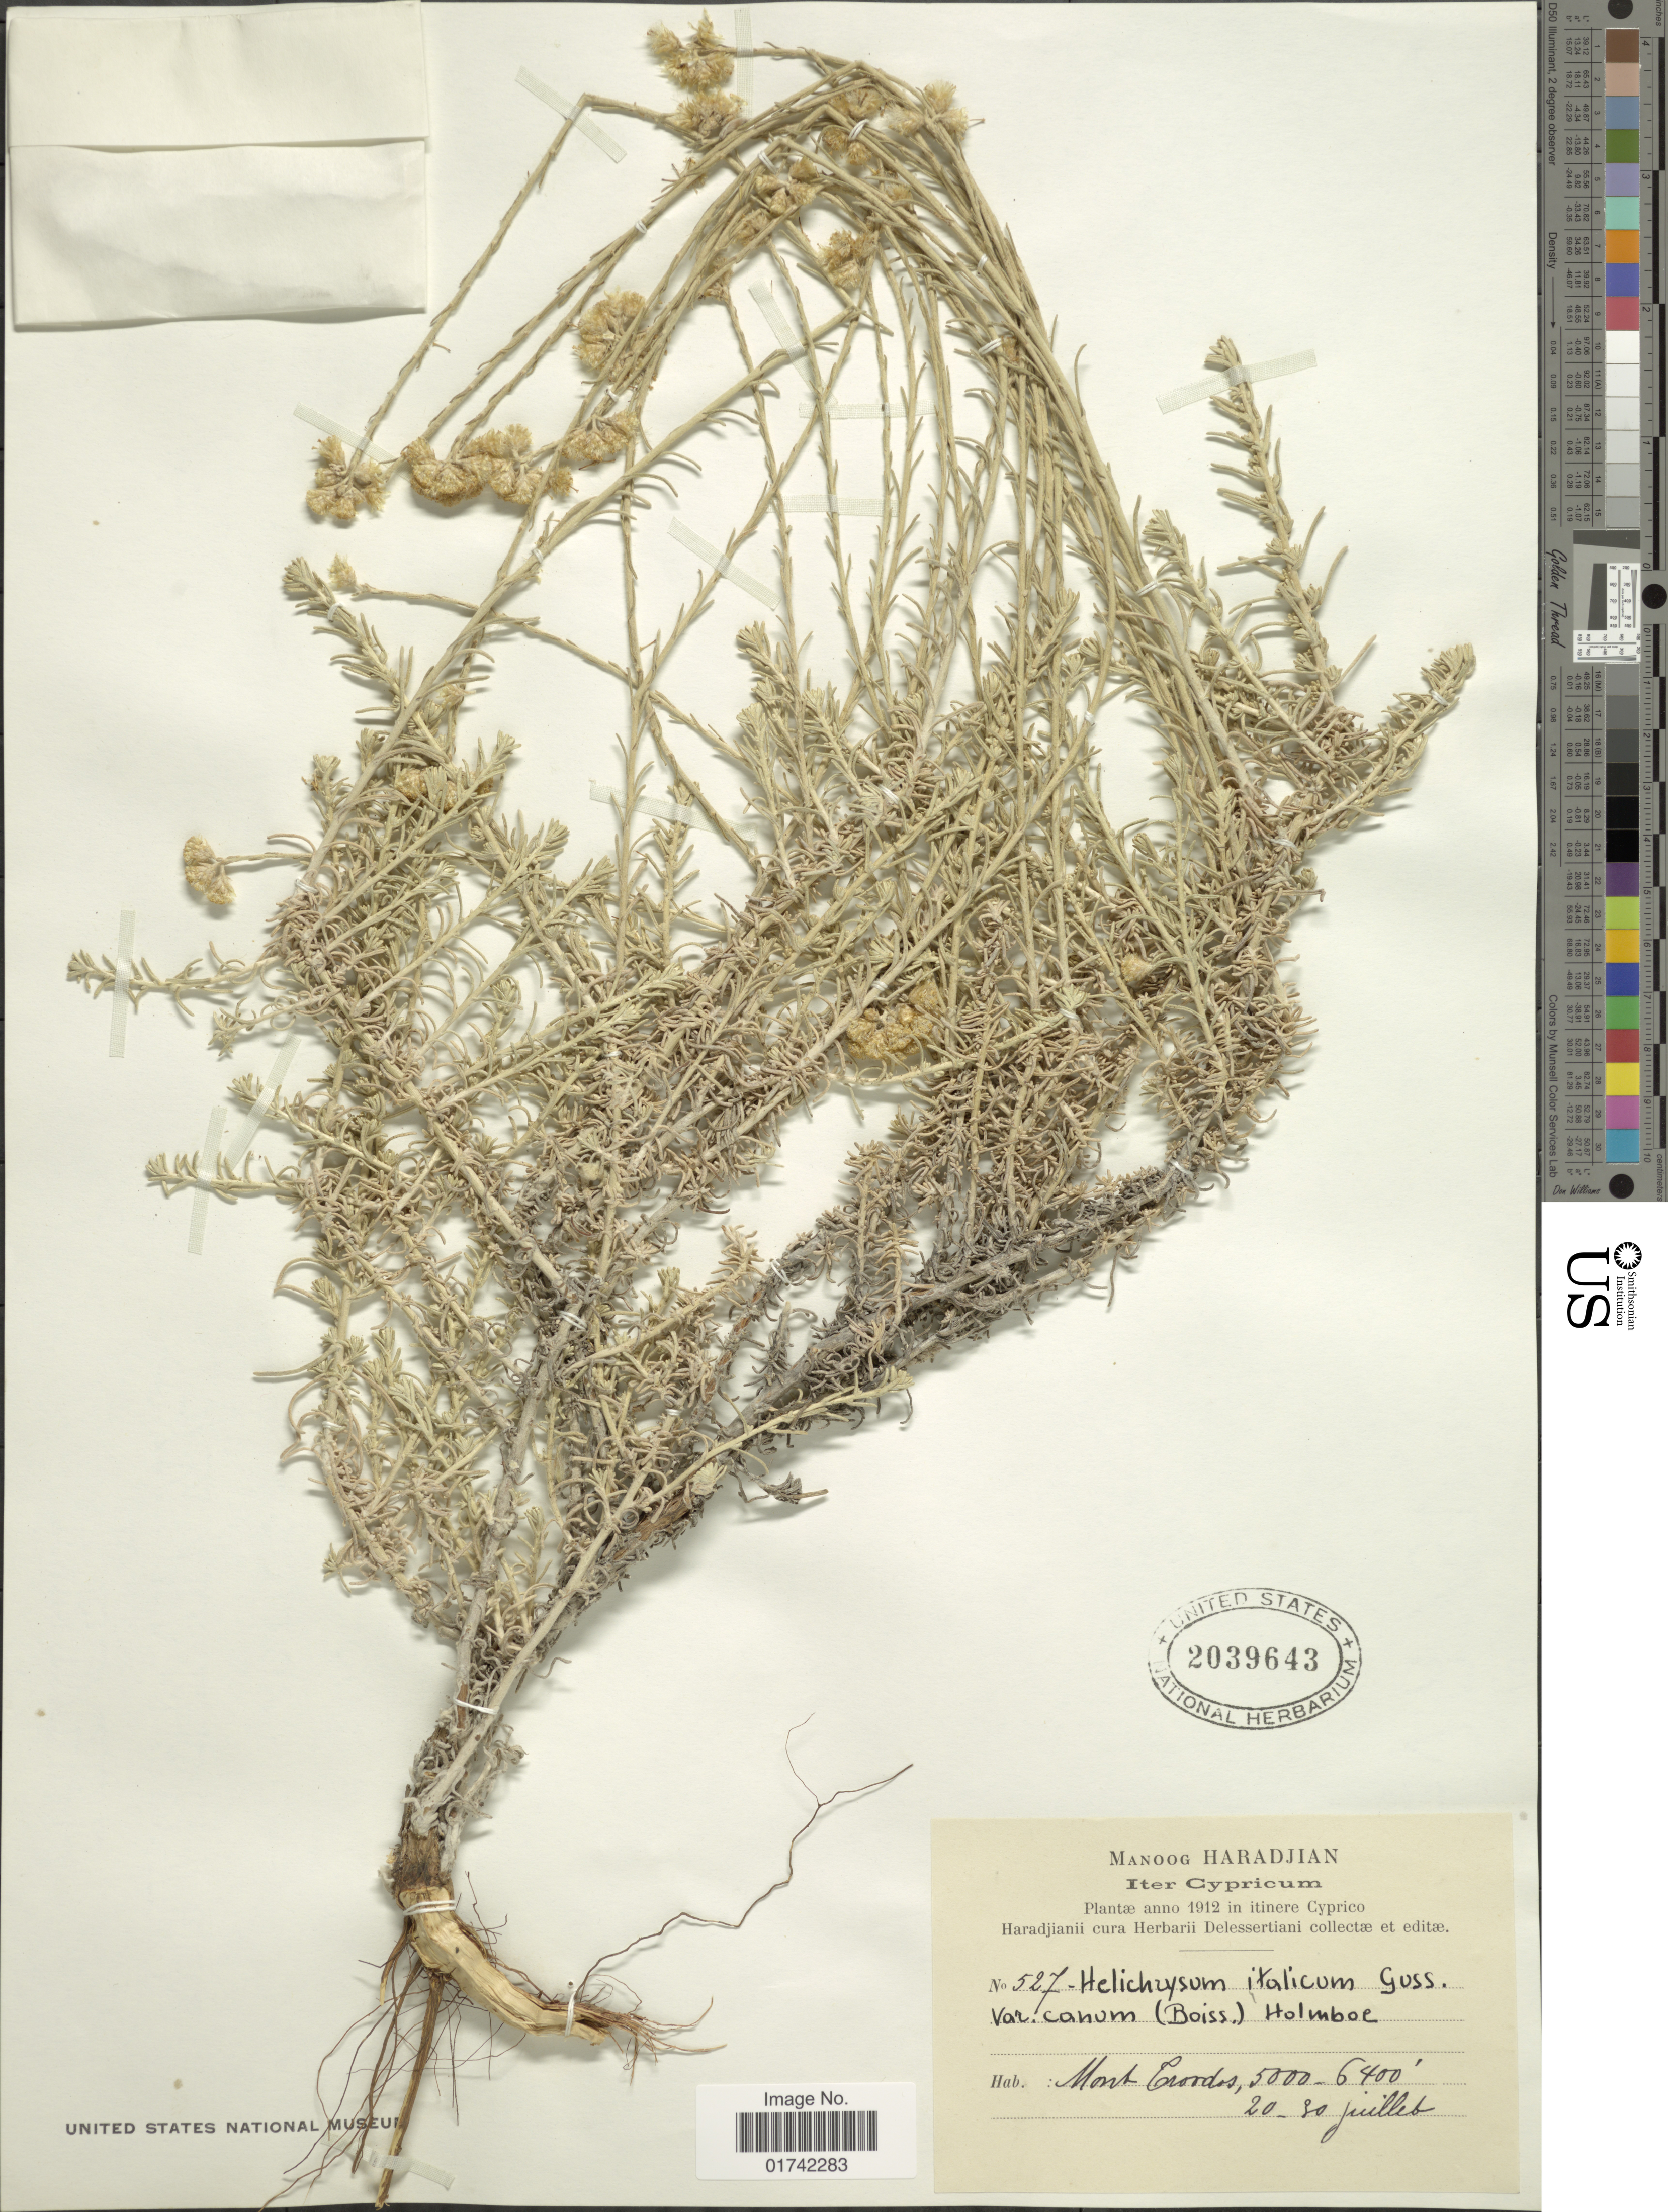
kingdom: Plantae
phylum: Tracheophyta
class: Magnoliopsida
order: Asterales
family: Asteraceae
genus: Helichrysum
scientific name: Helichrysum italicum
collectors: M. Haradjian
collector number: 527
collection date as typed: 2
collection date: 1912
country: Cyprus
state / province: Lemesós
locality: Mont Croodos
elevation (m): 1524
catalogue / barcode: US 2039643